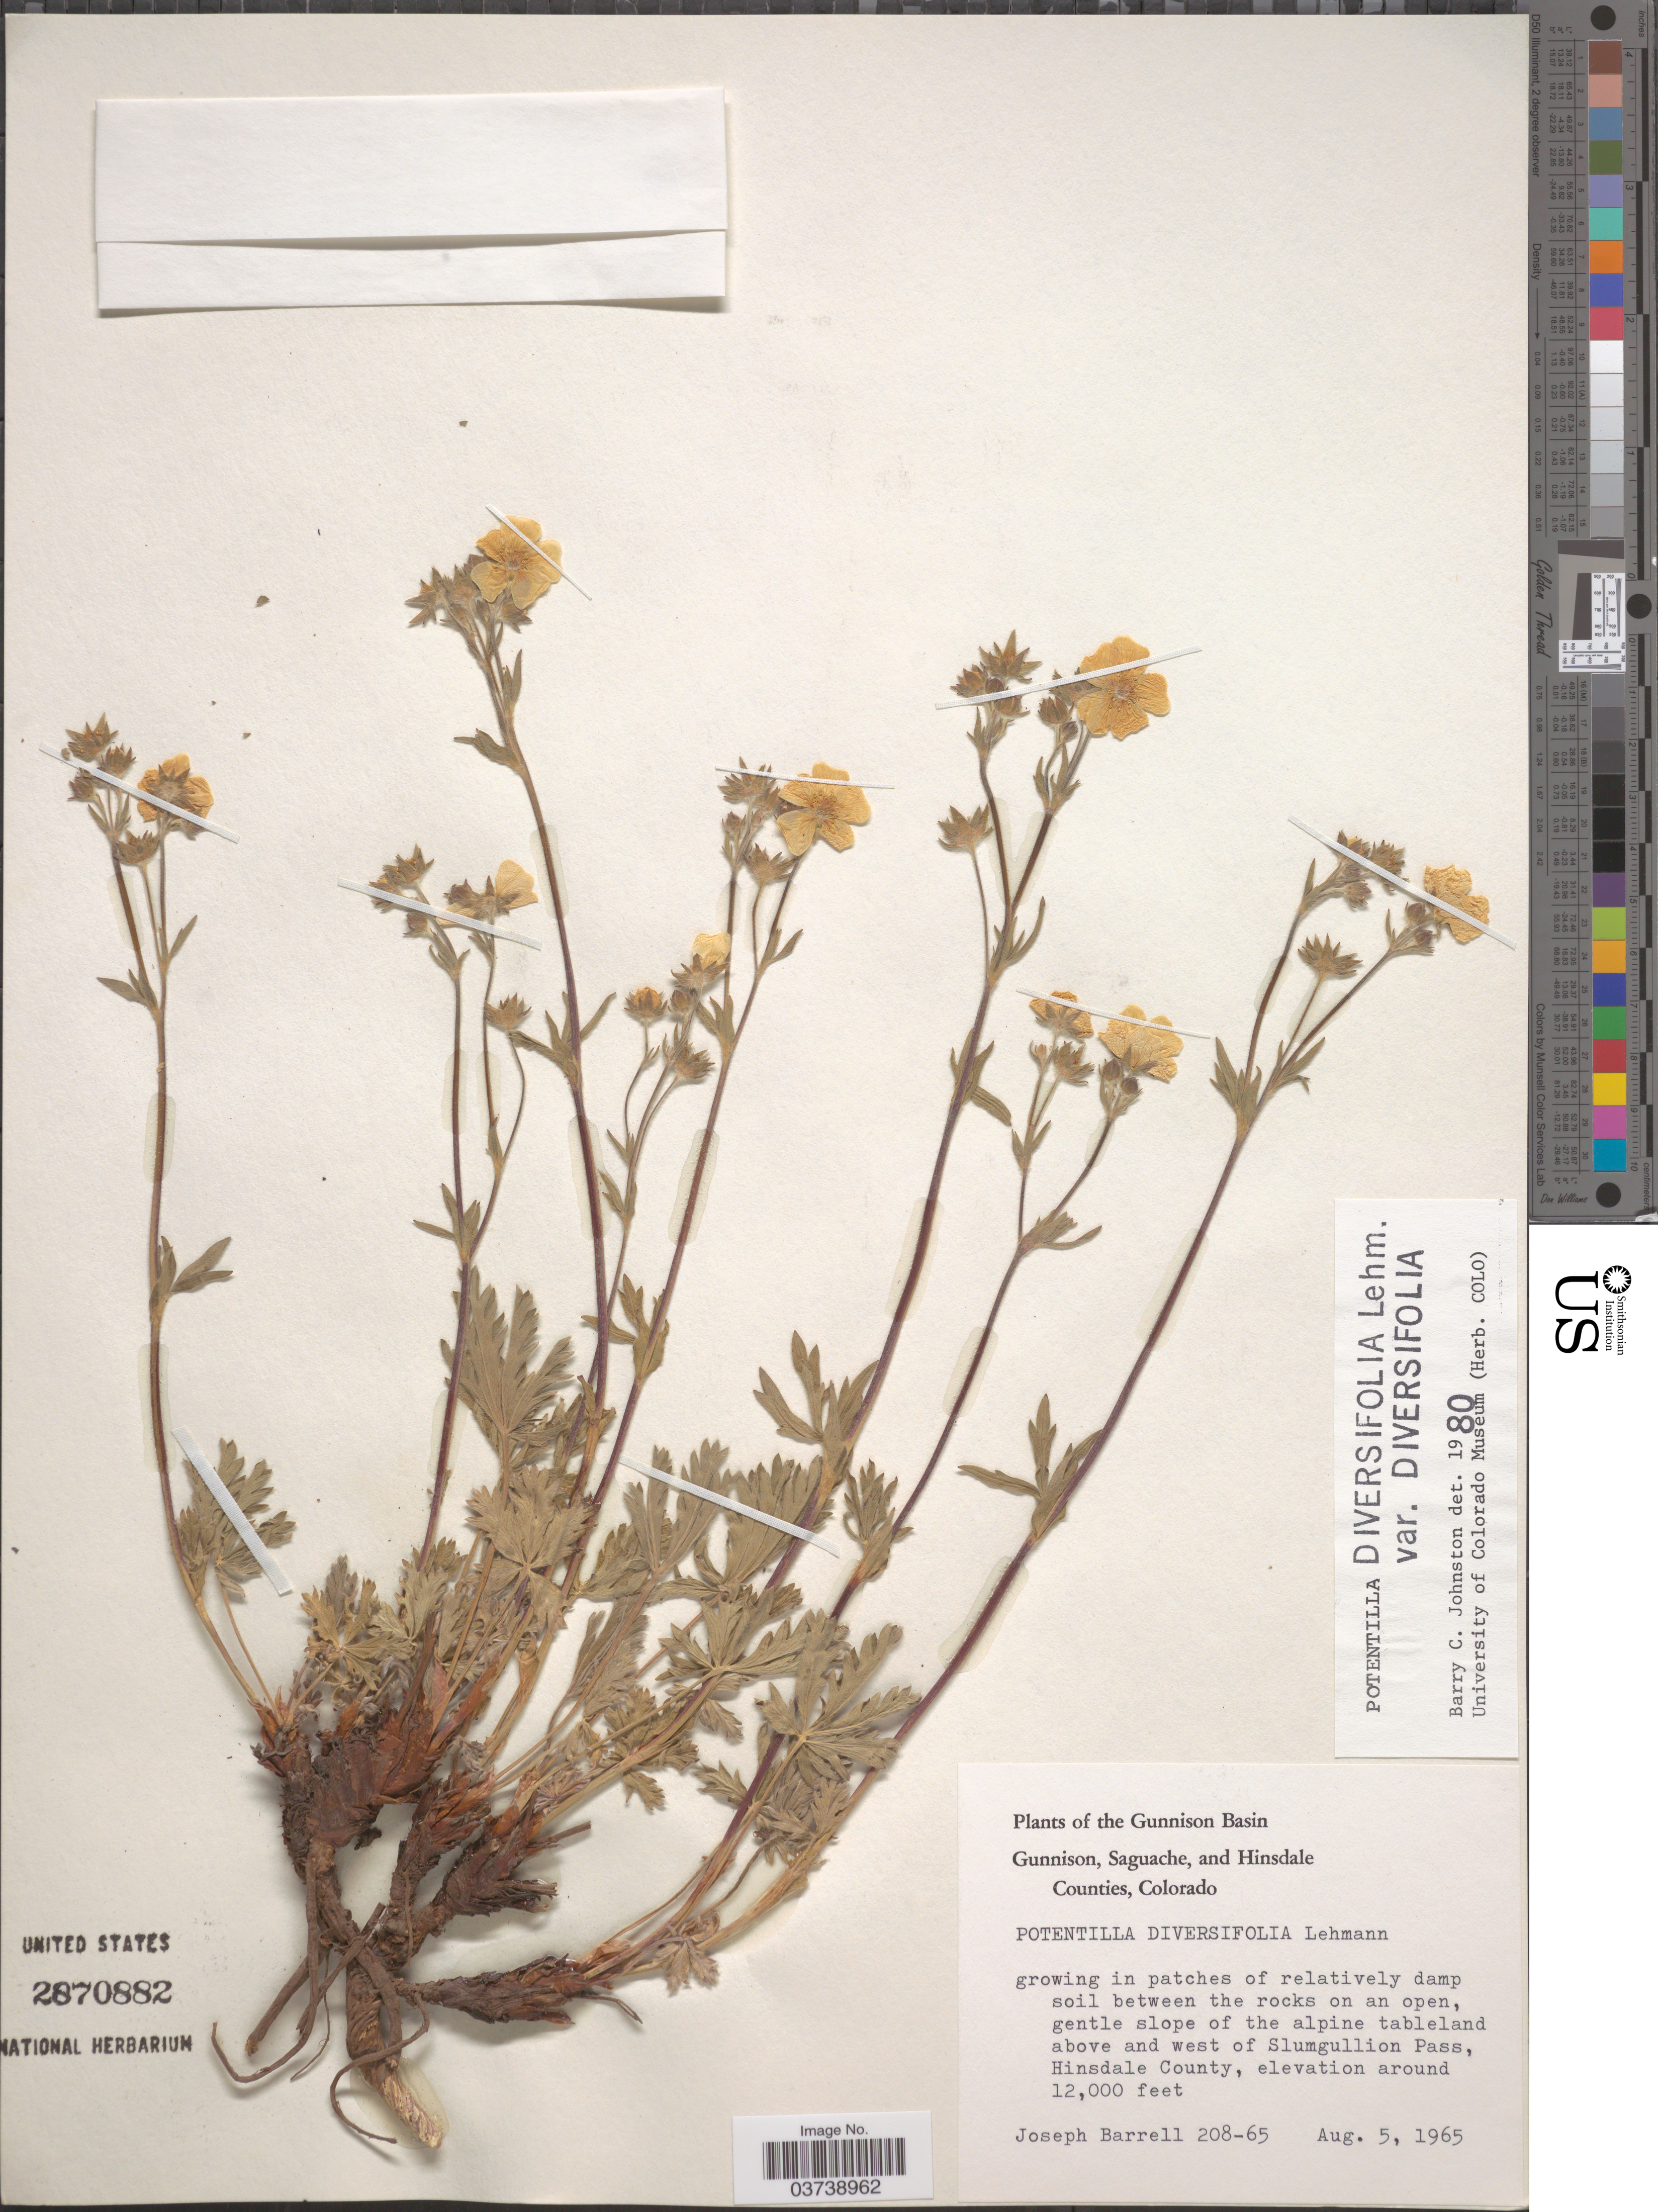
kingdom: Plantae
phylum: Tracheophyta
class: Magnoliopsida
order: Rosales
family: Rosaceae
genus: Potentilla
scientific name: Potentilla diversifolia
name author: Lehm.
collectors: J. Barrell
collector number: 208-65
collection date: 1965-08-05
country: United States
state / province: Colorado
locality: The Gunnison Basin. Above and west of Slumgullion Pass, Hinsdale County.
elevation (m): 3658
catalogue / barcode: US 2870882